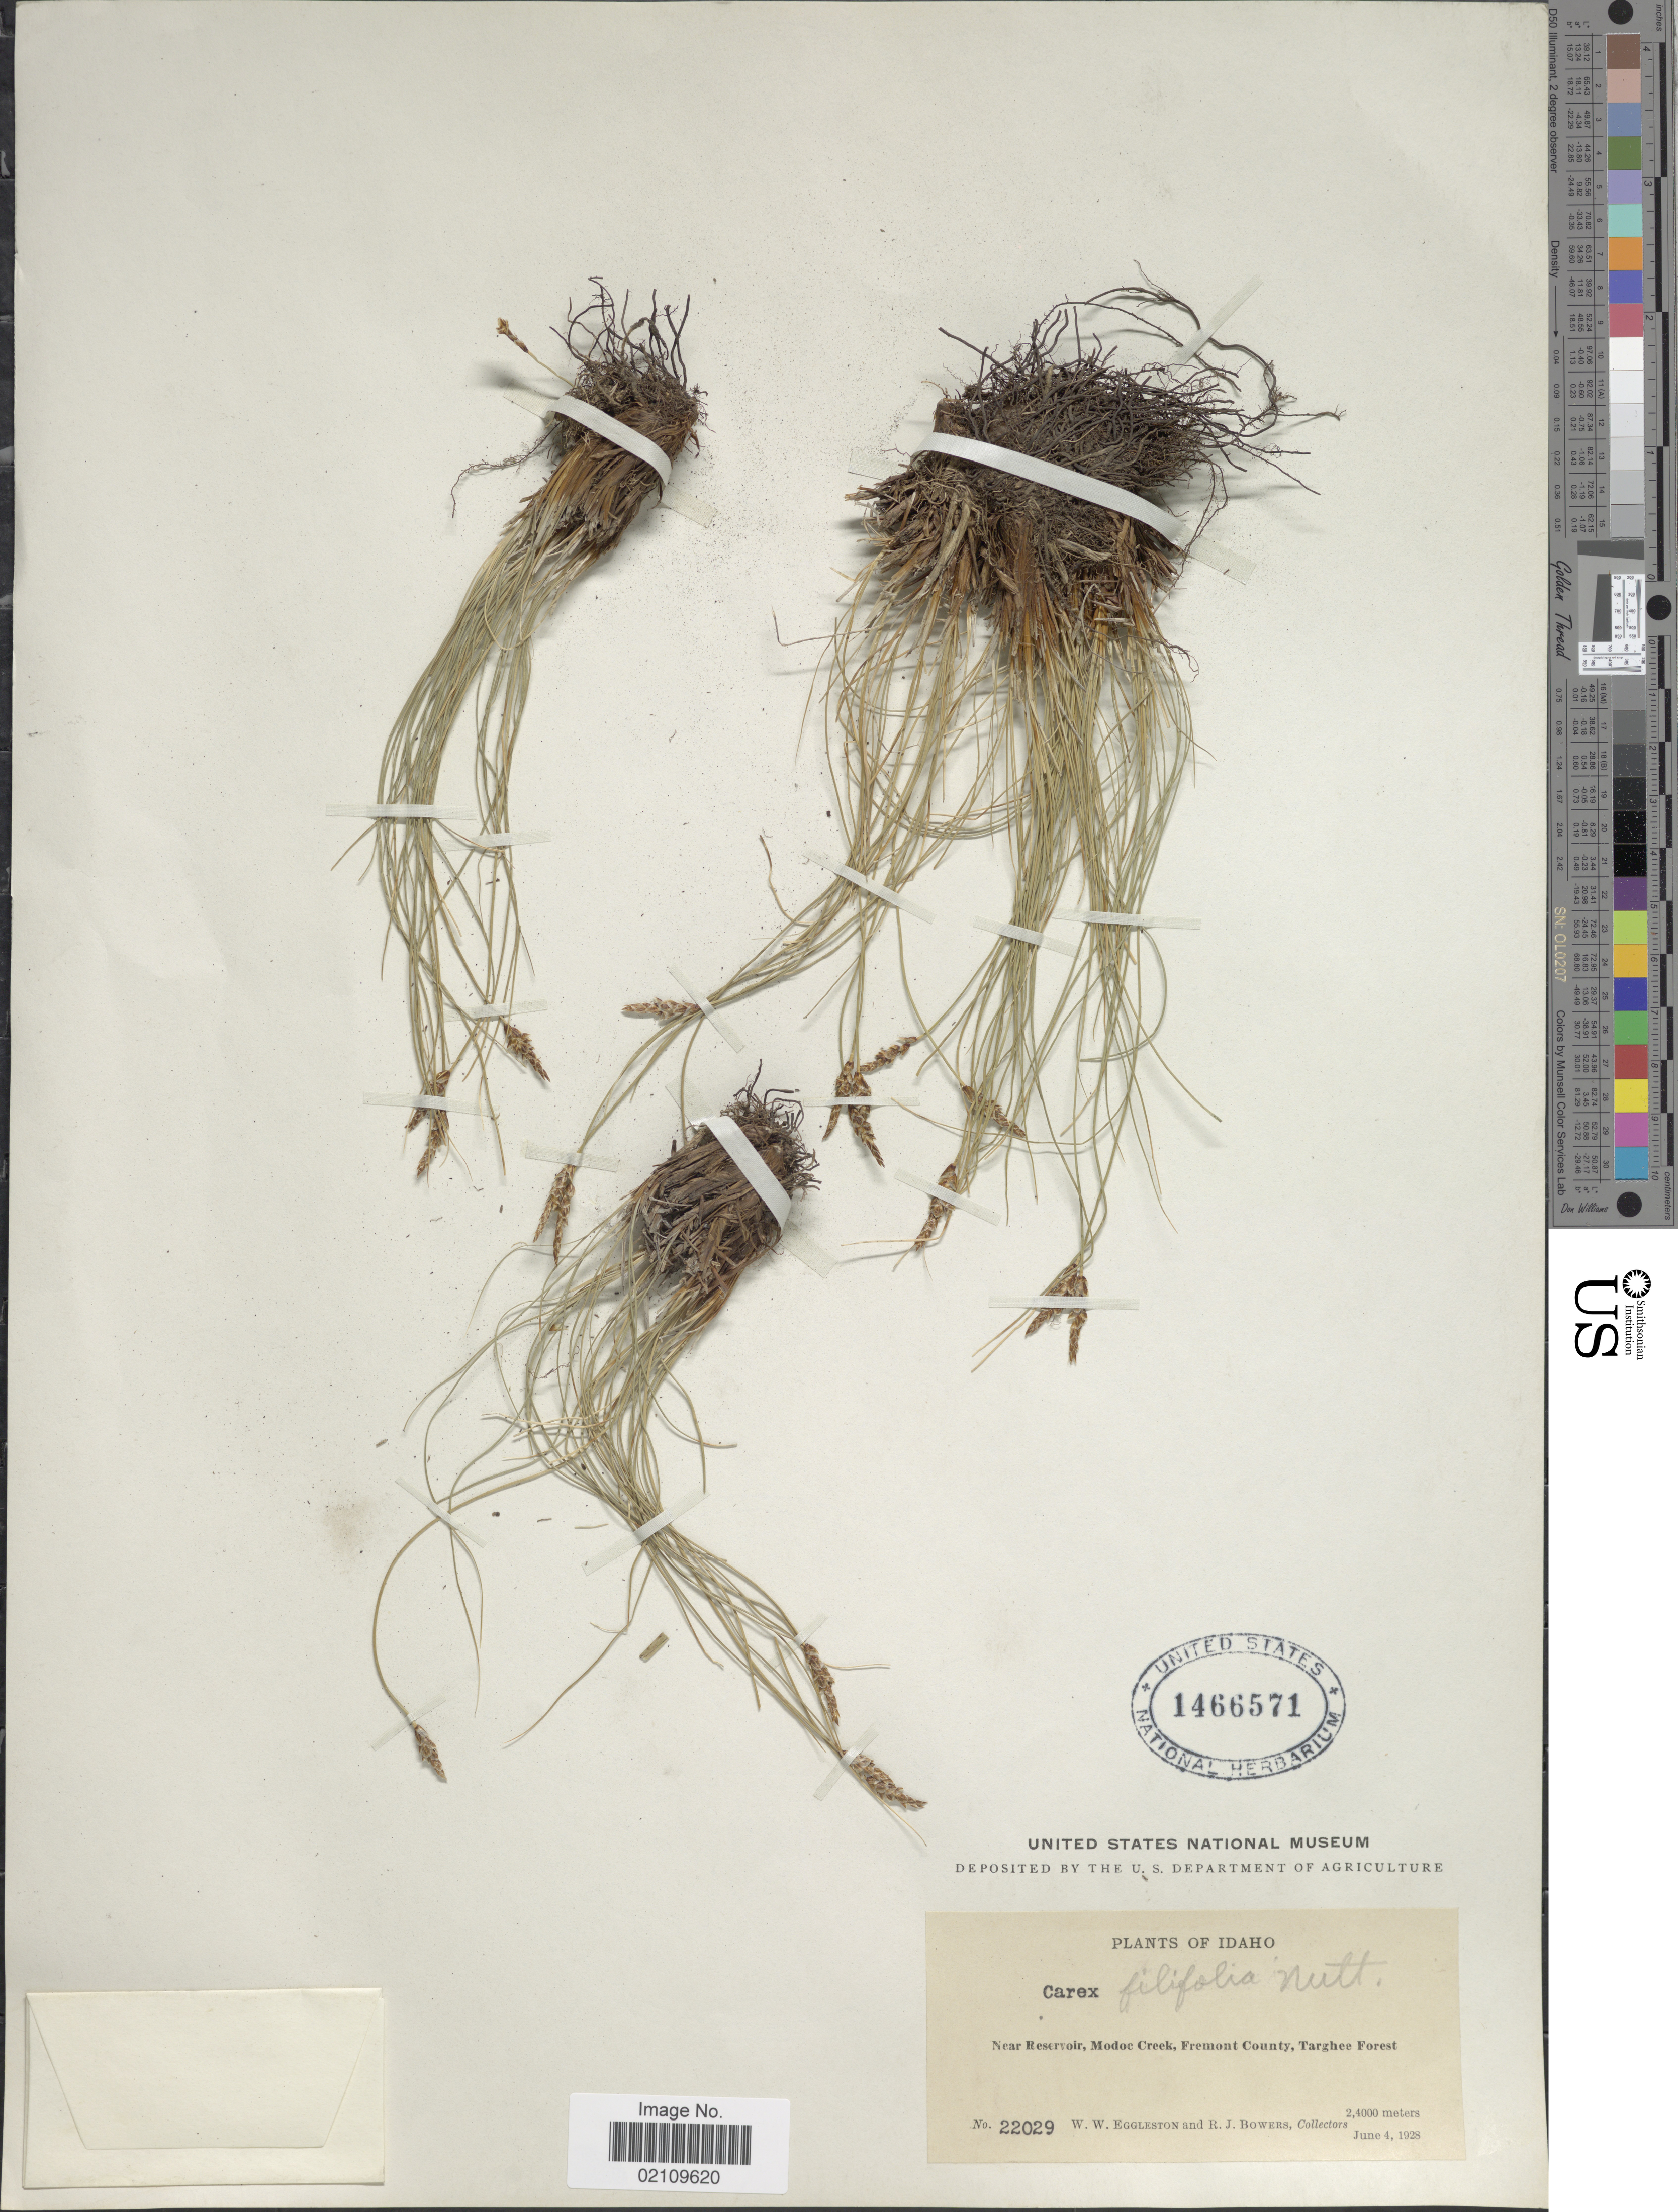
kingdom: Plantae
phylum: Tracheophyta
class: Liliopsida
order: Poales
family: Cyperaceae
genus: Carex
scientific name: Carex filifolia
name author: Nutt.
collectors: W. W. Eggleston & R. Bowers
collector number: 22029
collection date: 1928-06-04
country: United States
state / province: Idaho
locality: Near Reservoir, Modoc Creek, Fremont County, Targhee Forest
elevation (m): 2400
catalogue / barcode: US 1466571